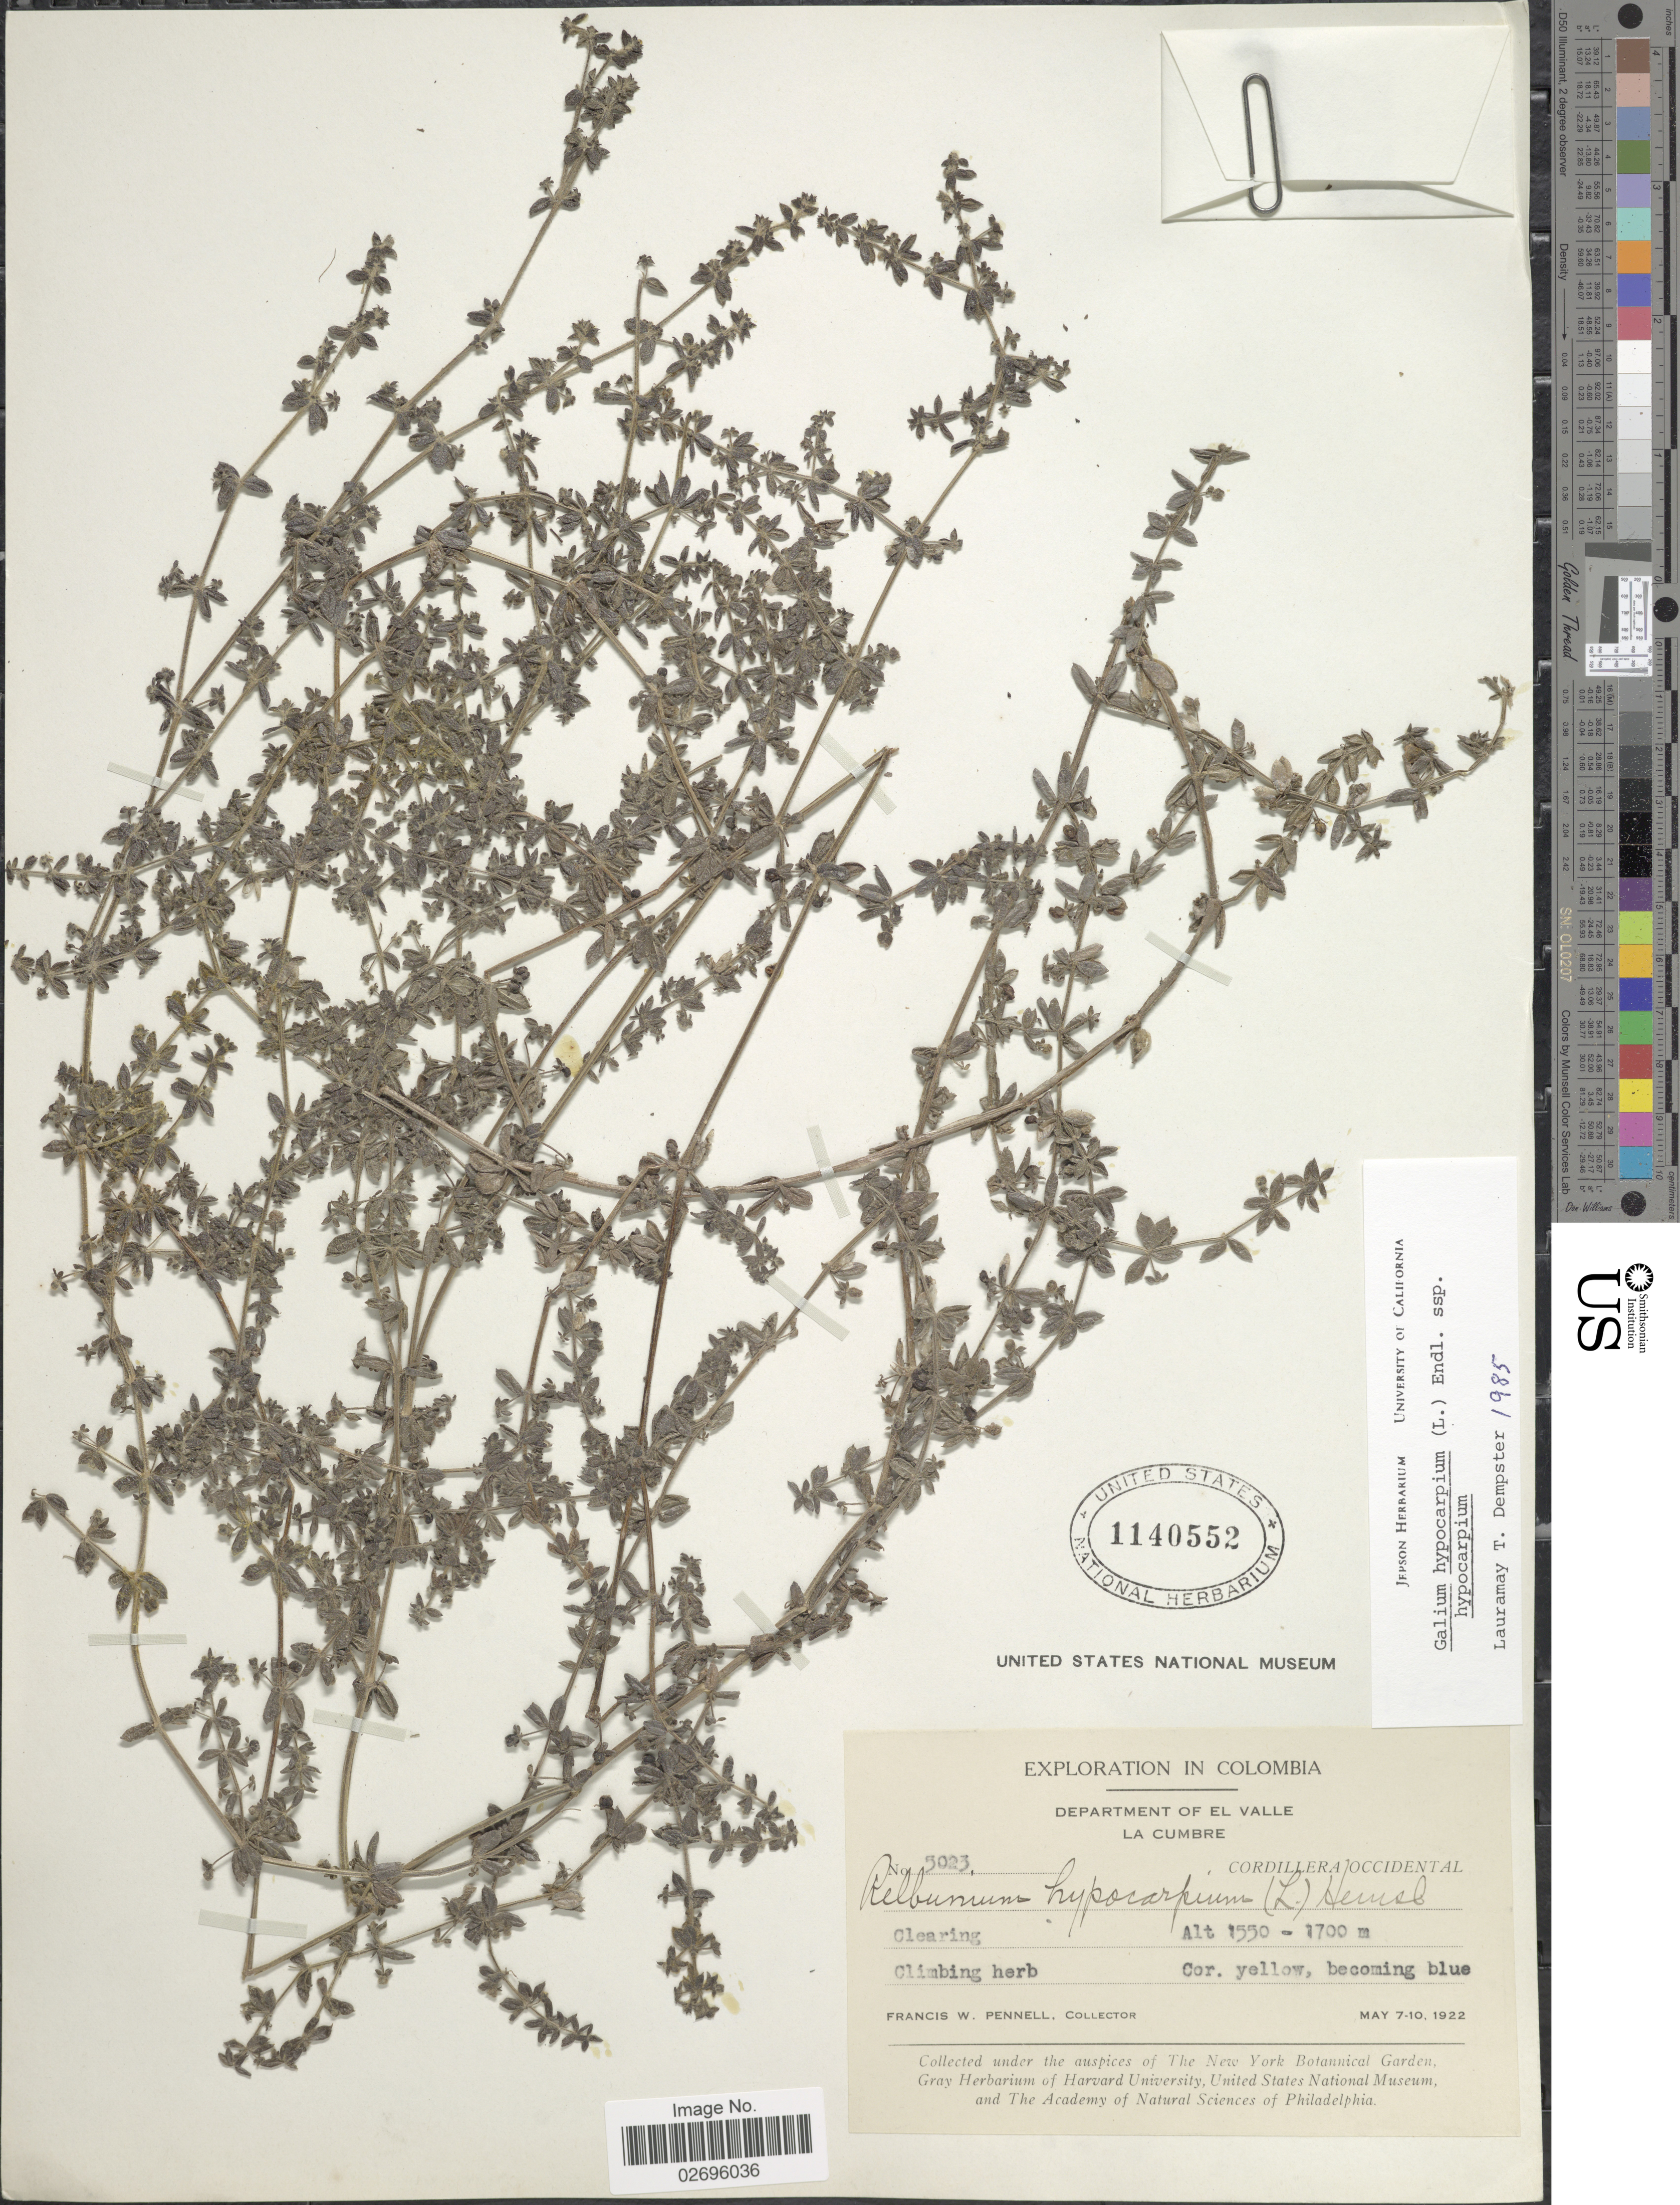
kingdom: Plantae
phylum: Tracheophyta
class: Magnoliopsida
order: Gentianales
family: Rubiaceae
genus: Galium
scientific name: Galium hypocarpium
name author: (L.) Endl. ex Griseb.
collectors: F. W. Pennell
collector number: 5023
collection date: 1922-05-07/1922-05-10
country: Colombia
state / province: Valle del Cauca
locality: Department of El Valle. La Cumbre. Cordillera Occidental. Clearing.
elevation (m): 1550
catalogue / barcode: US 1140552